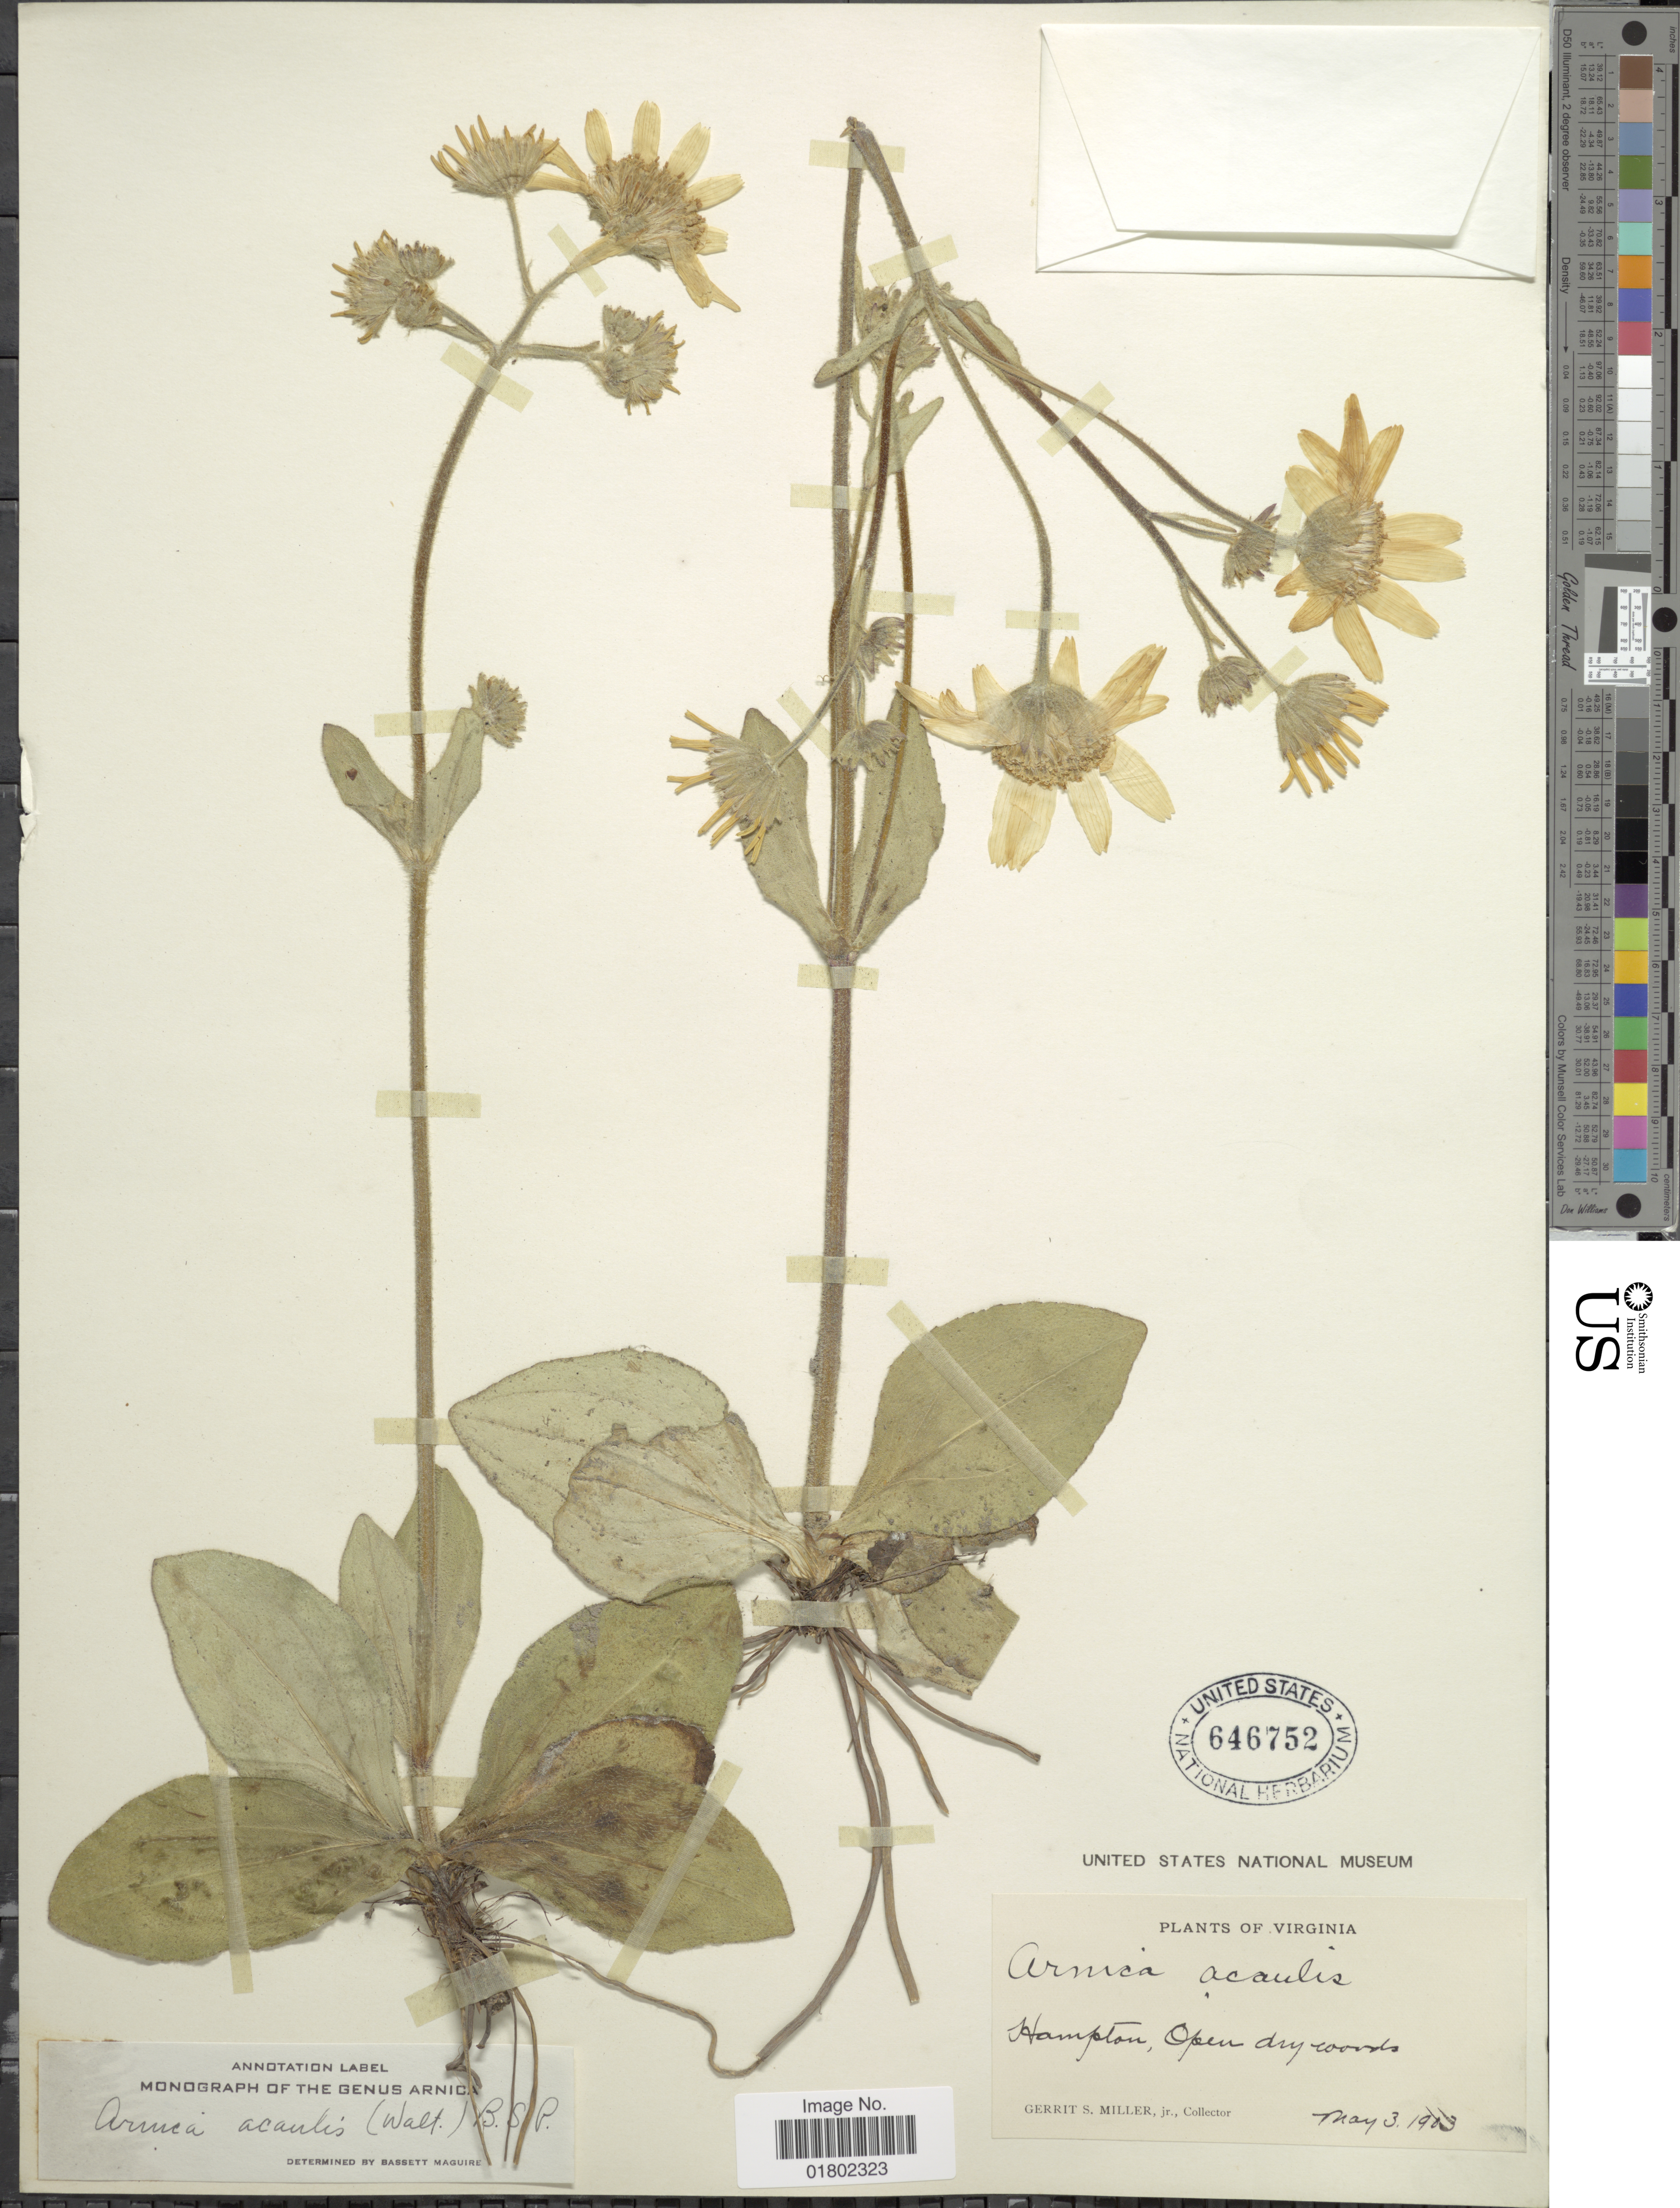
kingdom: Plantae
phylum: Tracheophyta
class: Magnoliopsida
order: Asterales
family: Asteraceae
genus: Arnica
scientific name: Arnica acaulis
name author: (Walter) Britton, Stearns & Poggenb.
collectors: G. S. Miller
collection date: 1903-05-03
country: United States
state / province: Virginia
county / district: City of Hampton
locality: Hampton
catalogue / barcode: US 646752